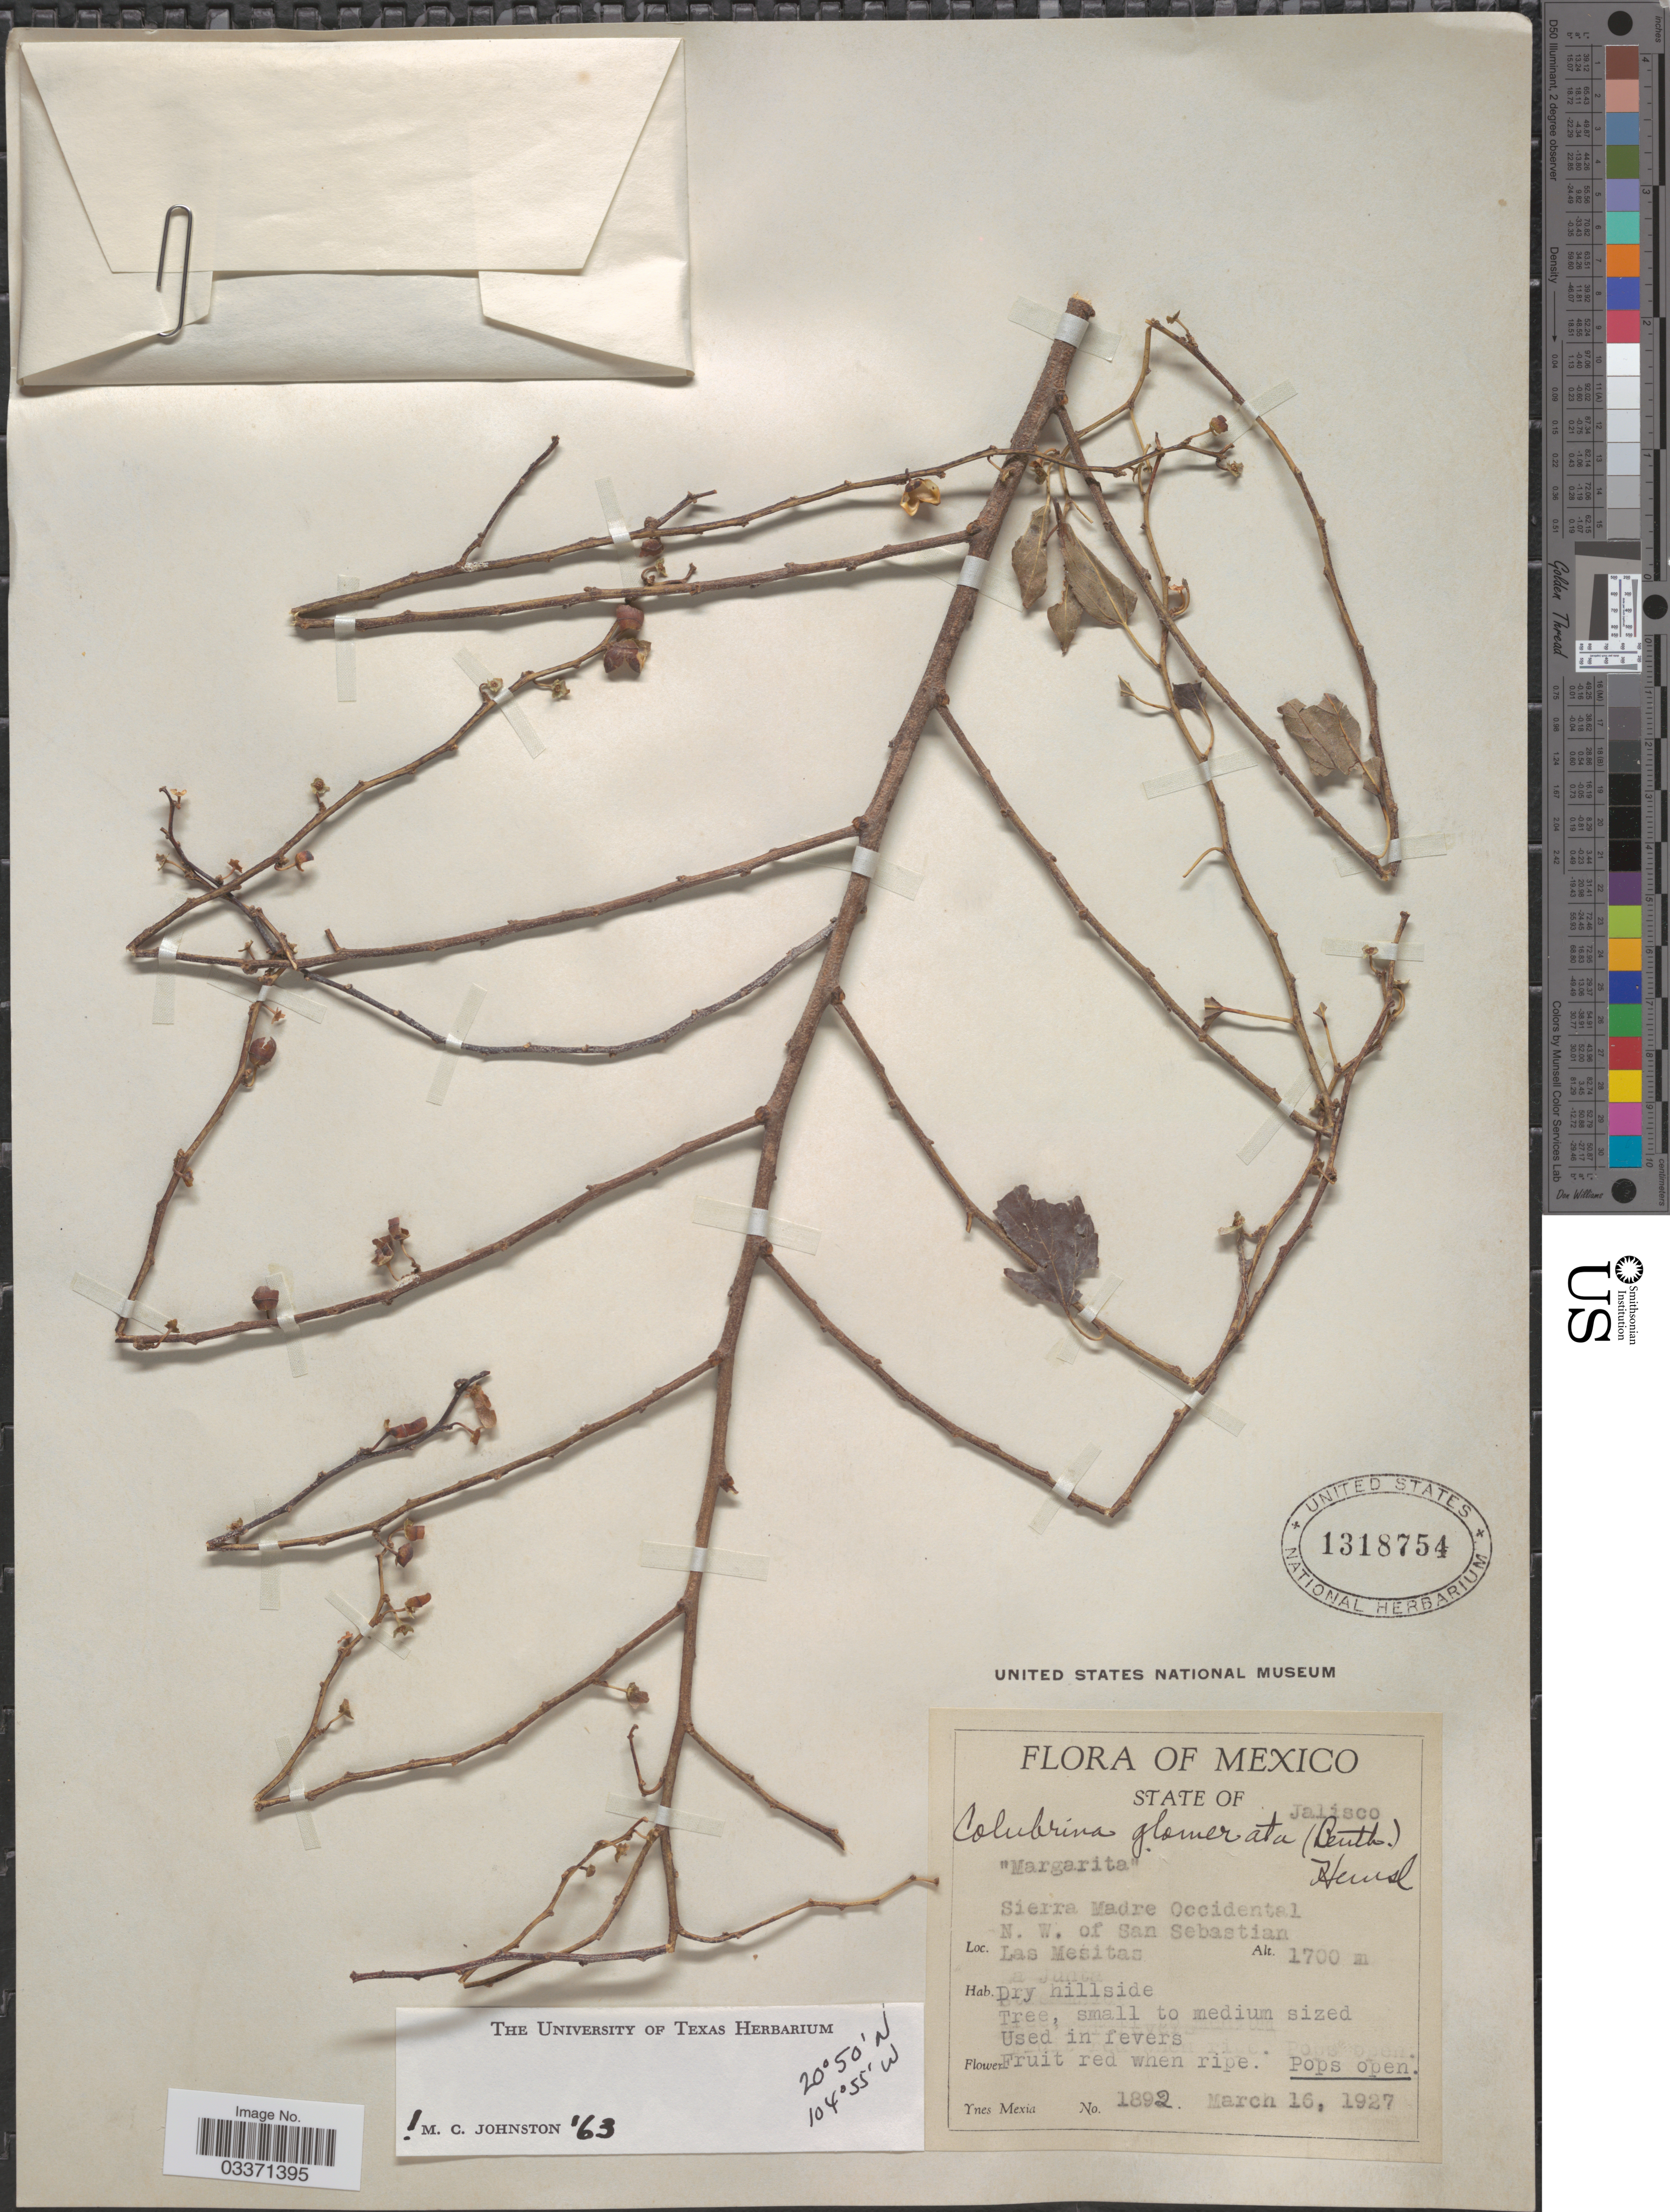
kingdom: Plantae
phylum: Tracheophyta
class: Magnoliopsida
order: Rosales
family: Rhamnaceae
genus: Colubrina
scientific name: Colubrina triflora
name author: Brongn. ex Sweet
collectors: Y. Mexia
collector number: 1892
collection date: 1927-03-16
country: Mexico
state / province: Jalisco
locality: Sierra Madre Occidental. N. W. of San Sebastian. Las Mesitas.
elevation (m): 1700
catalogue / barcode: US 1318754